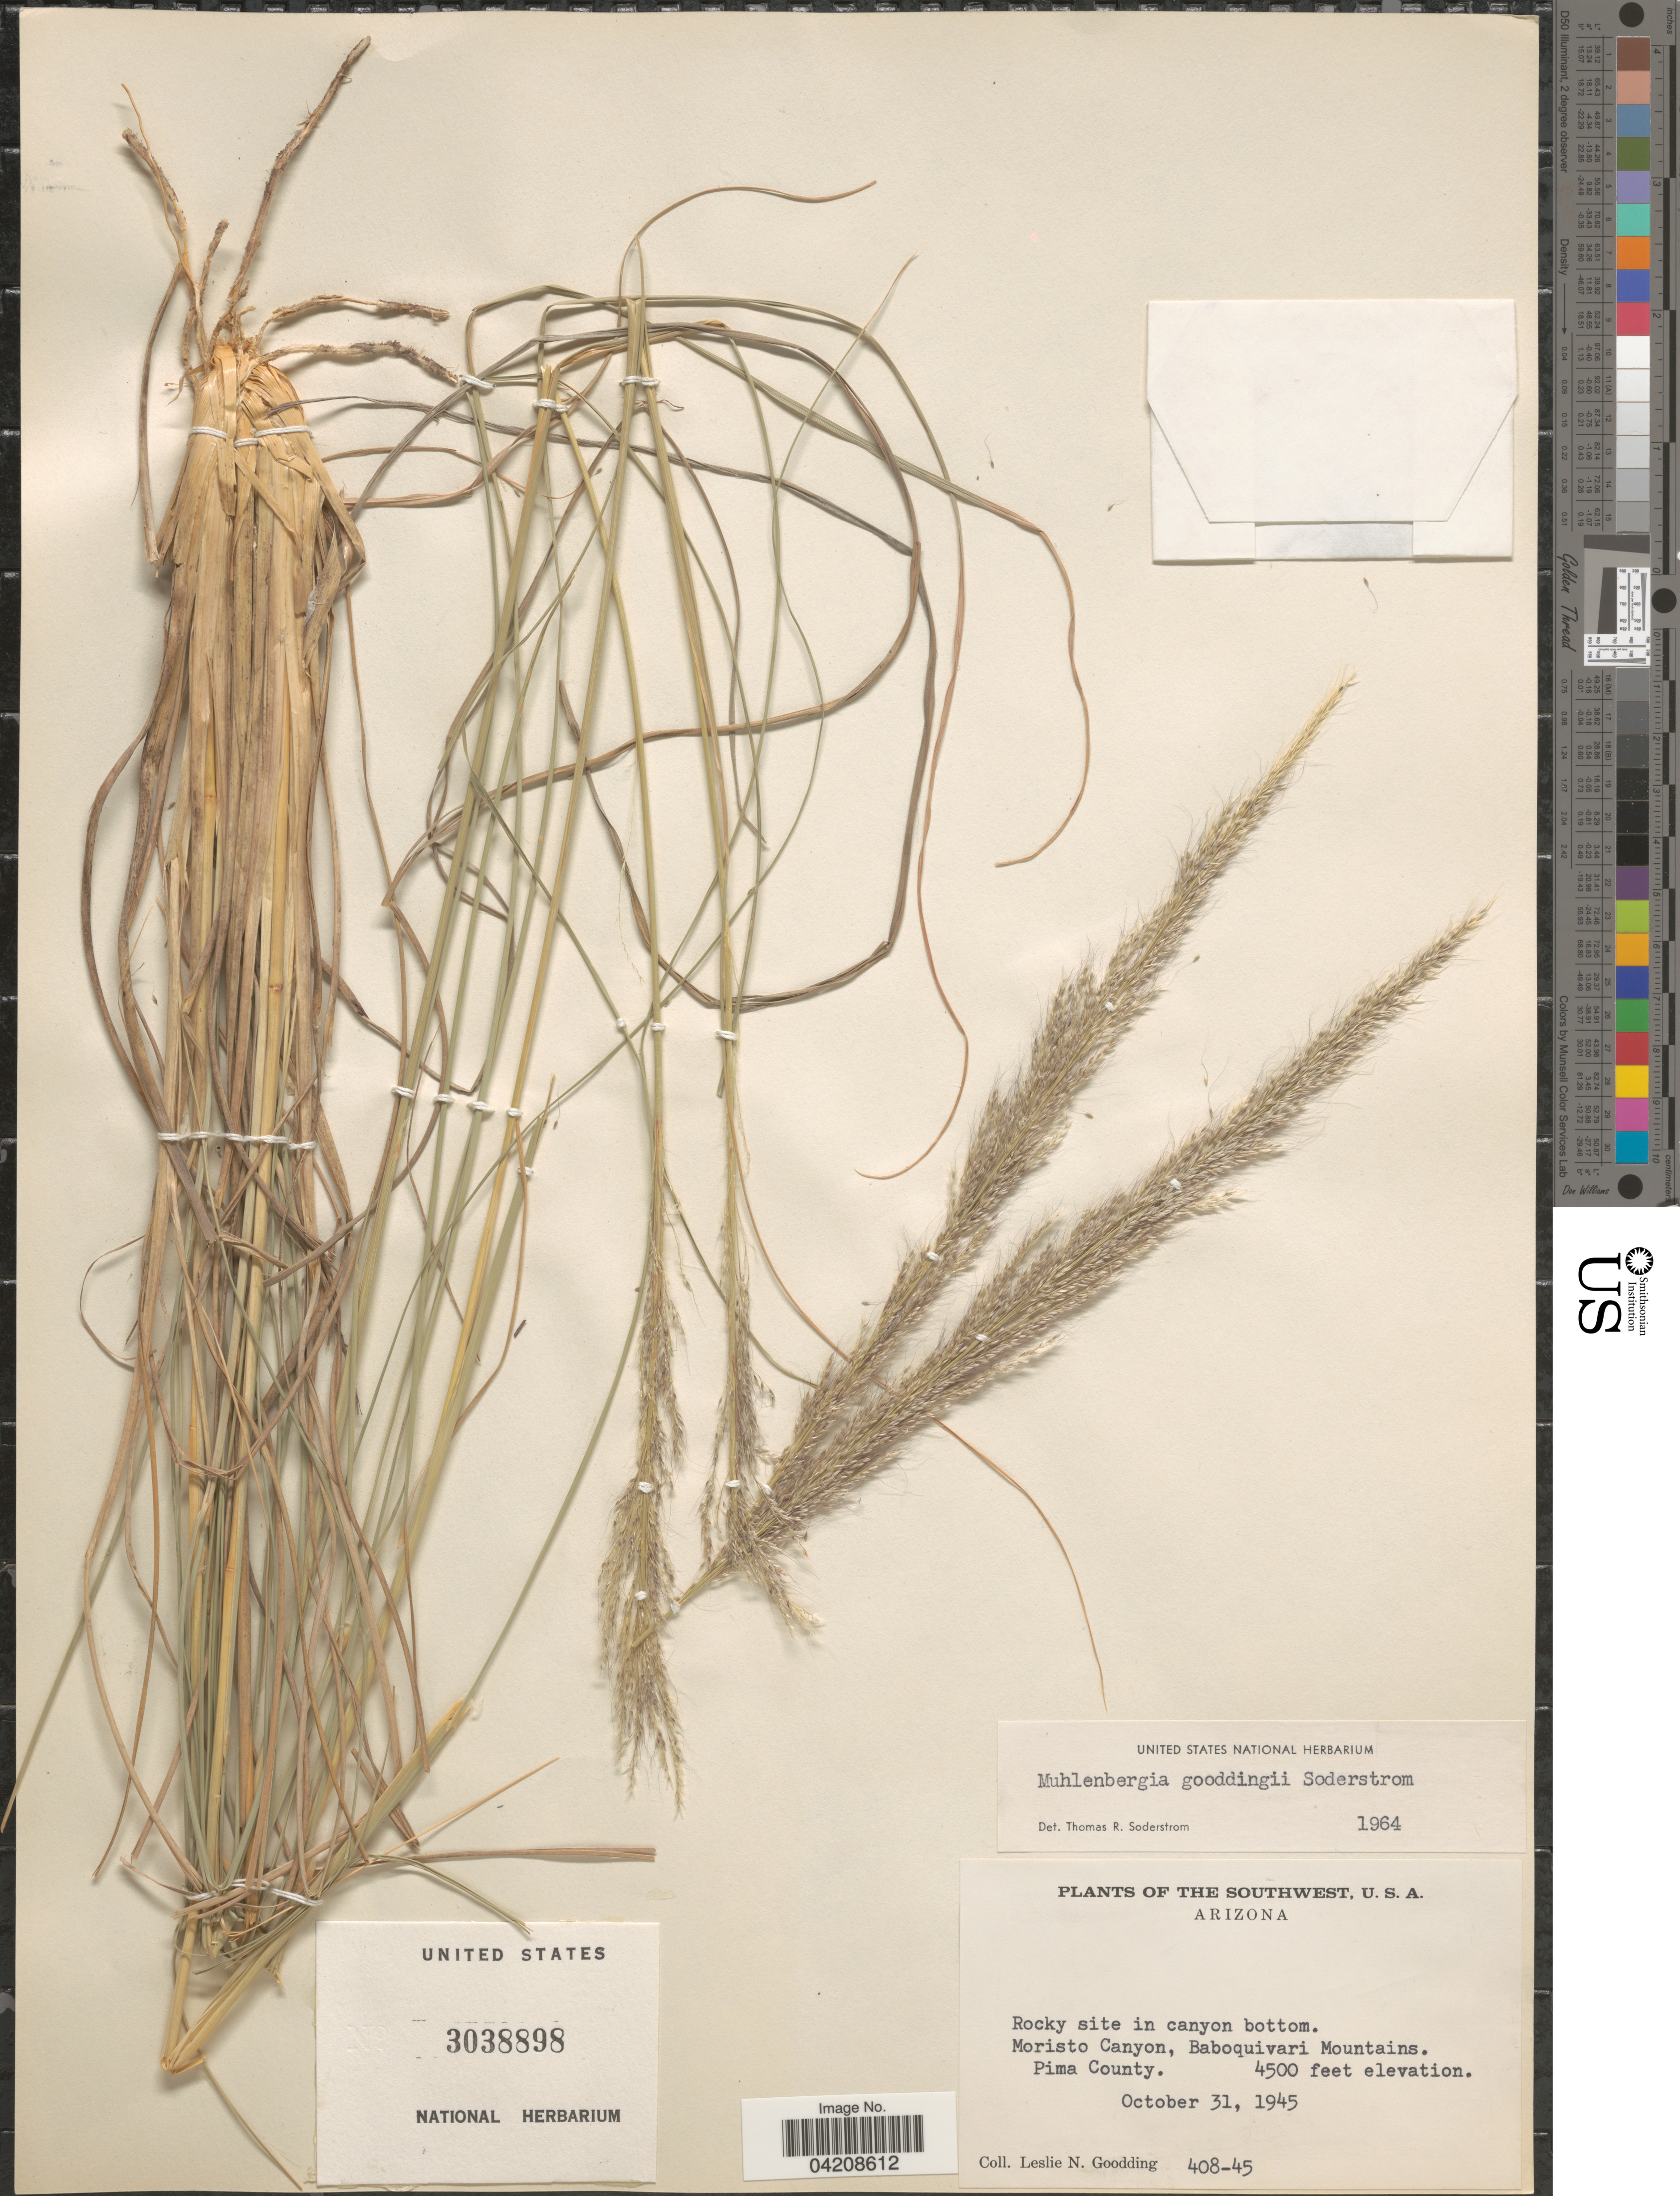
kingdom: Plantae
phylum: Tracheophyta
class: Liliopsida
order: Poales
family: Poaceae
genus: Muhlenbergia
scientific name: Muhlenbergia emersleyi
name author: Vasey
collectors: L. N. Goodding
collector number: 408-45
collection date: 1945-10-31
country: United States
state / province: Arizona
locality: Southwest. Rocky site in canyon bottom. Moristo Canyon, Baboquivari Mountains. Pima County.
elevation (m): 1372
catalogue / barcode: US 3038898